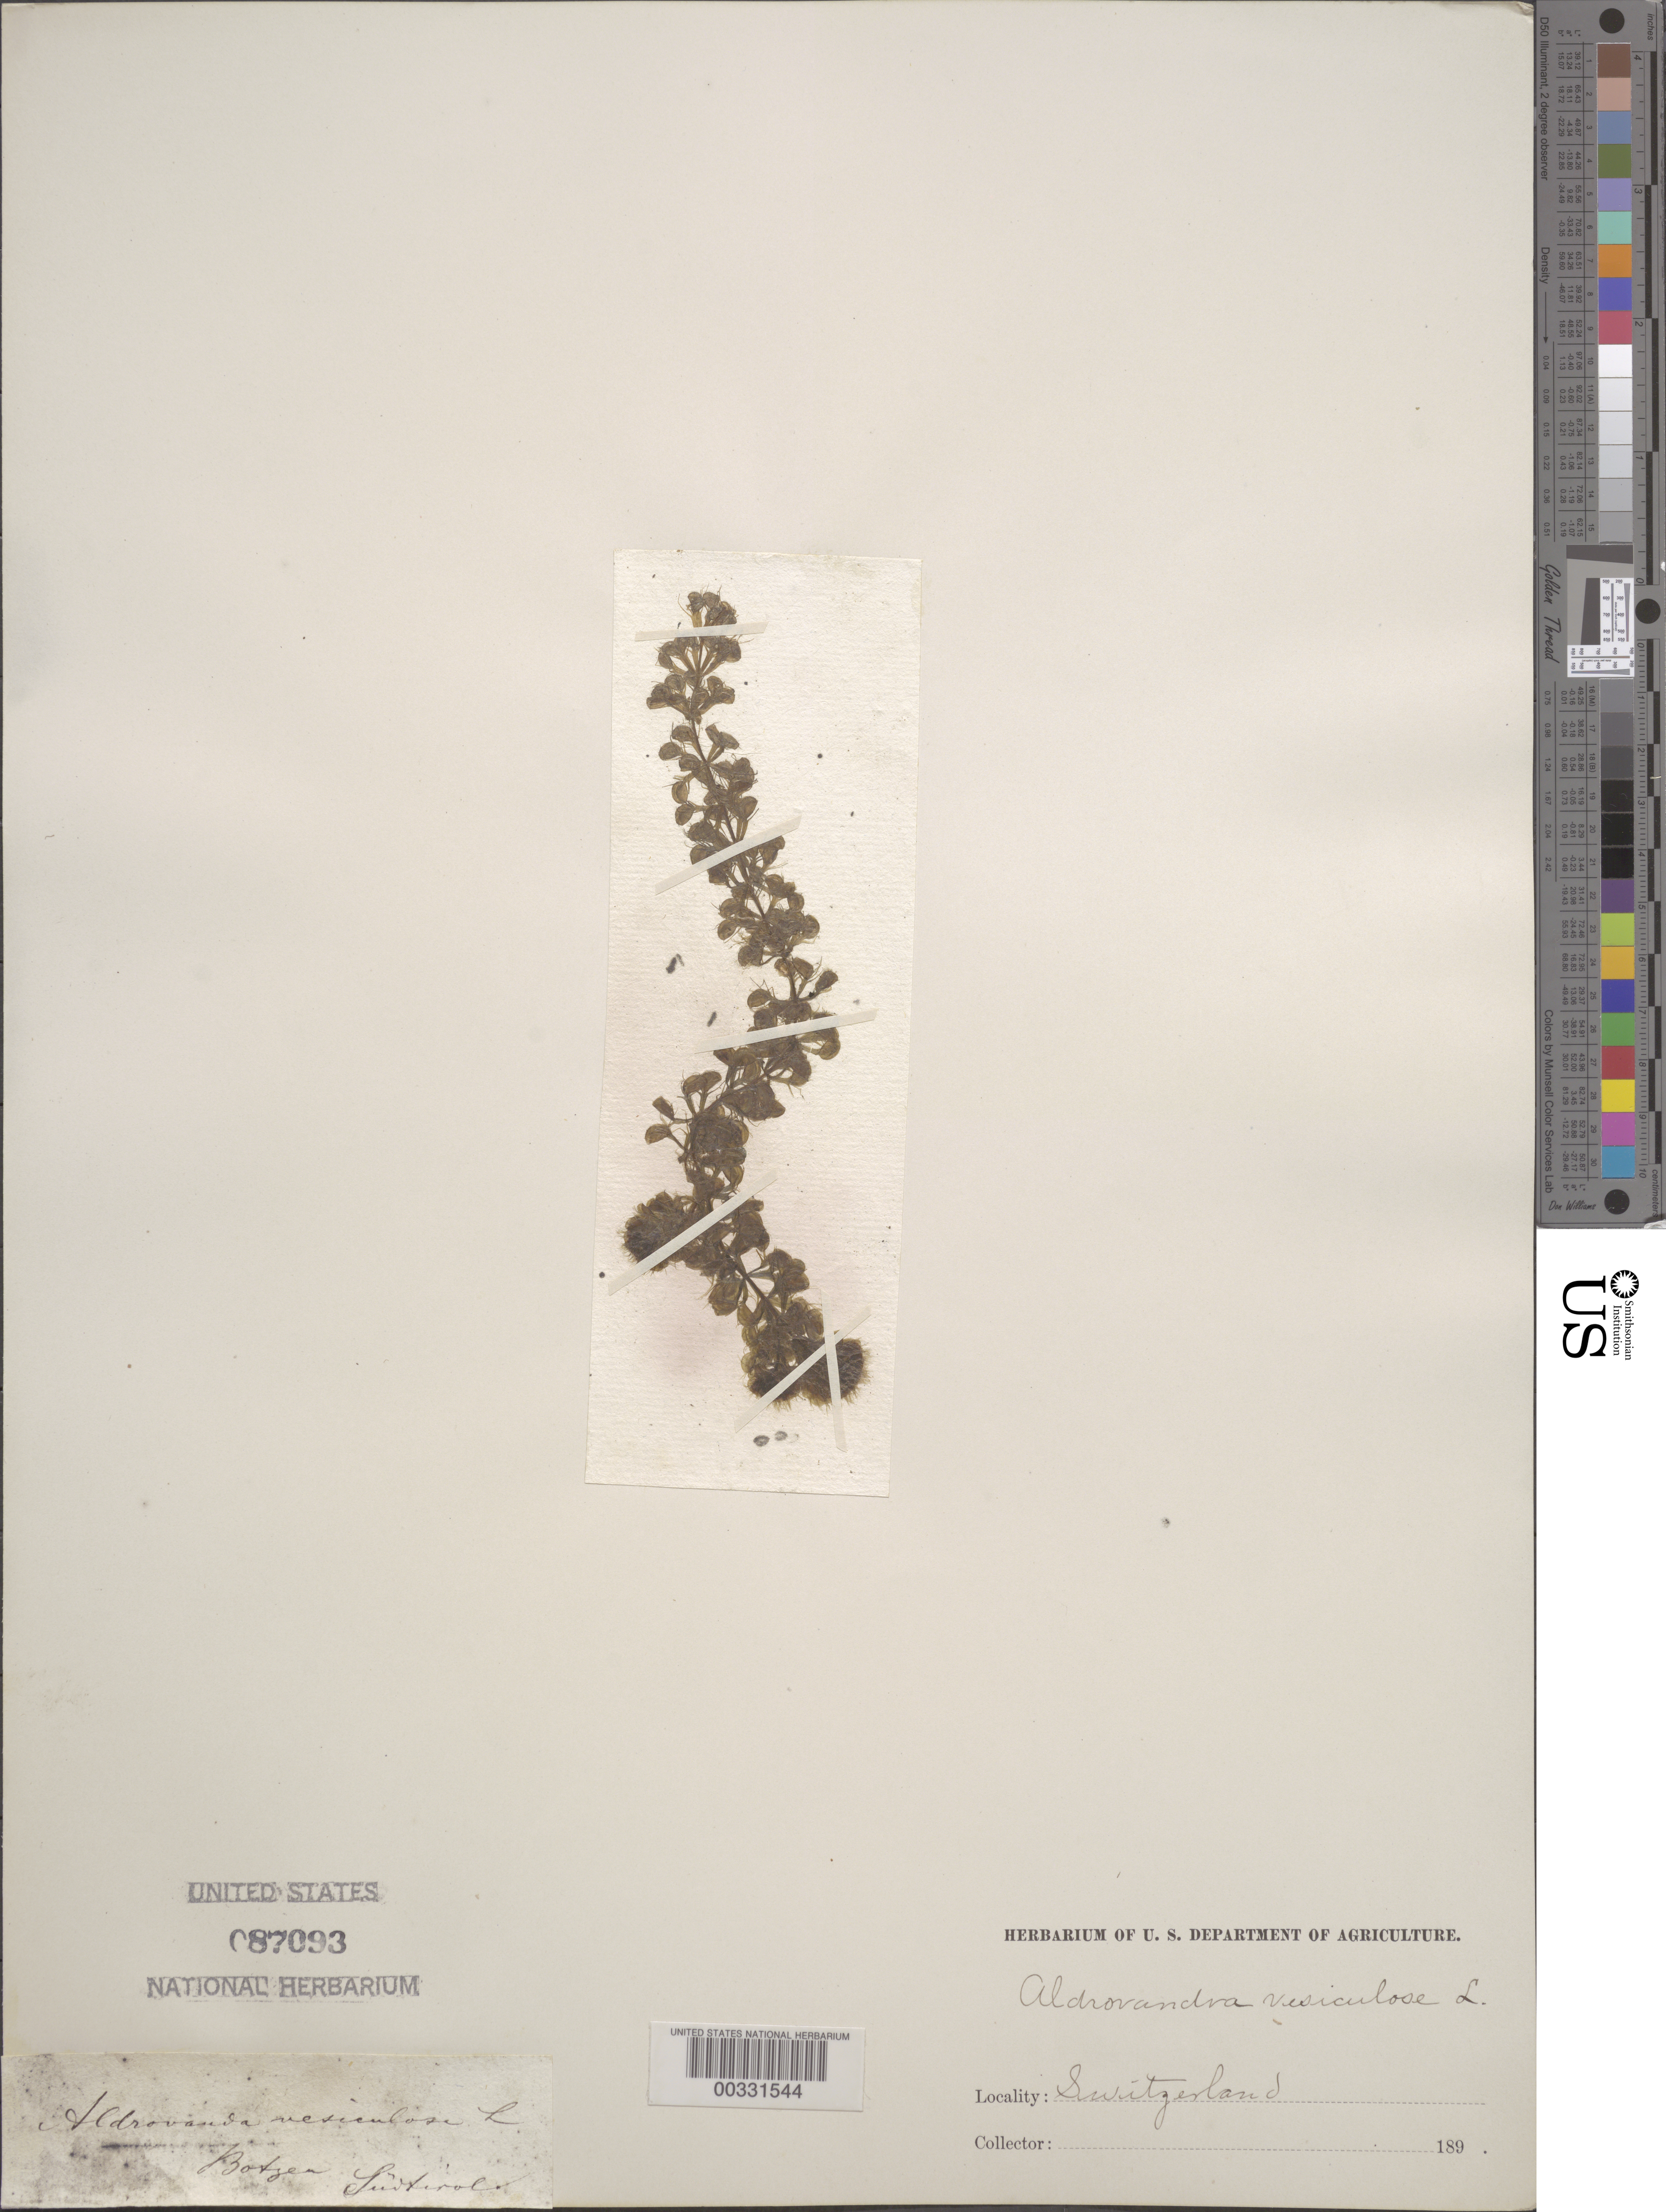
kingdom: Plantae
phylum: Tracheophyta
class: Magnoliopsida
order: Caryophyllales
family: Droseraceae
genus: Aldrovanda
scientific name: Aldrovanda vesiculosa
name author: L.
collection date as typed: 189-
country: Switzerland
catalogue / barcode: US 87093